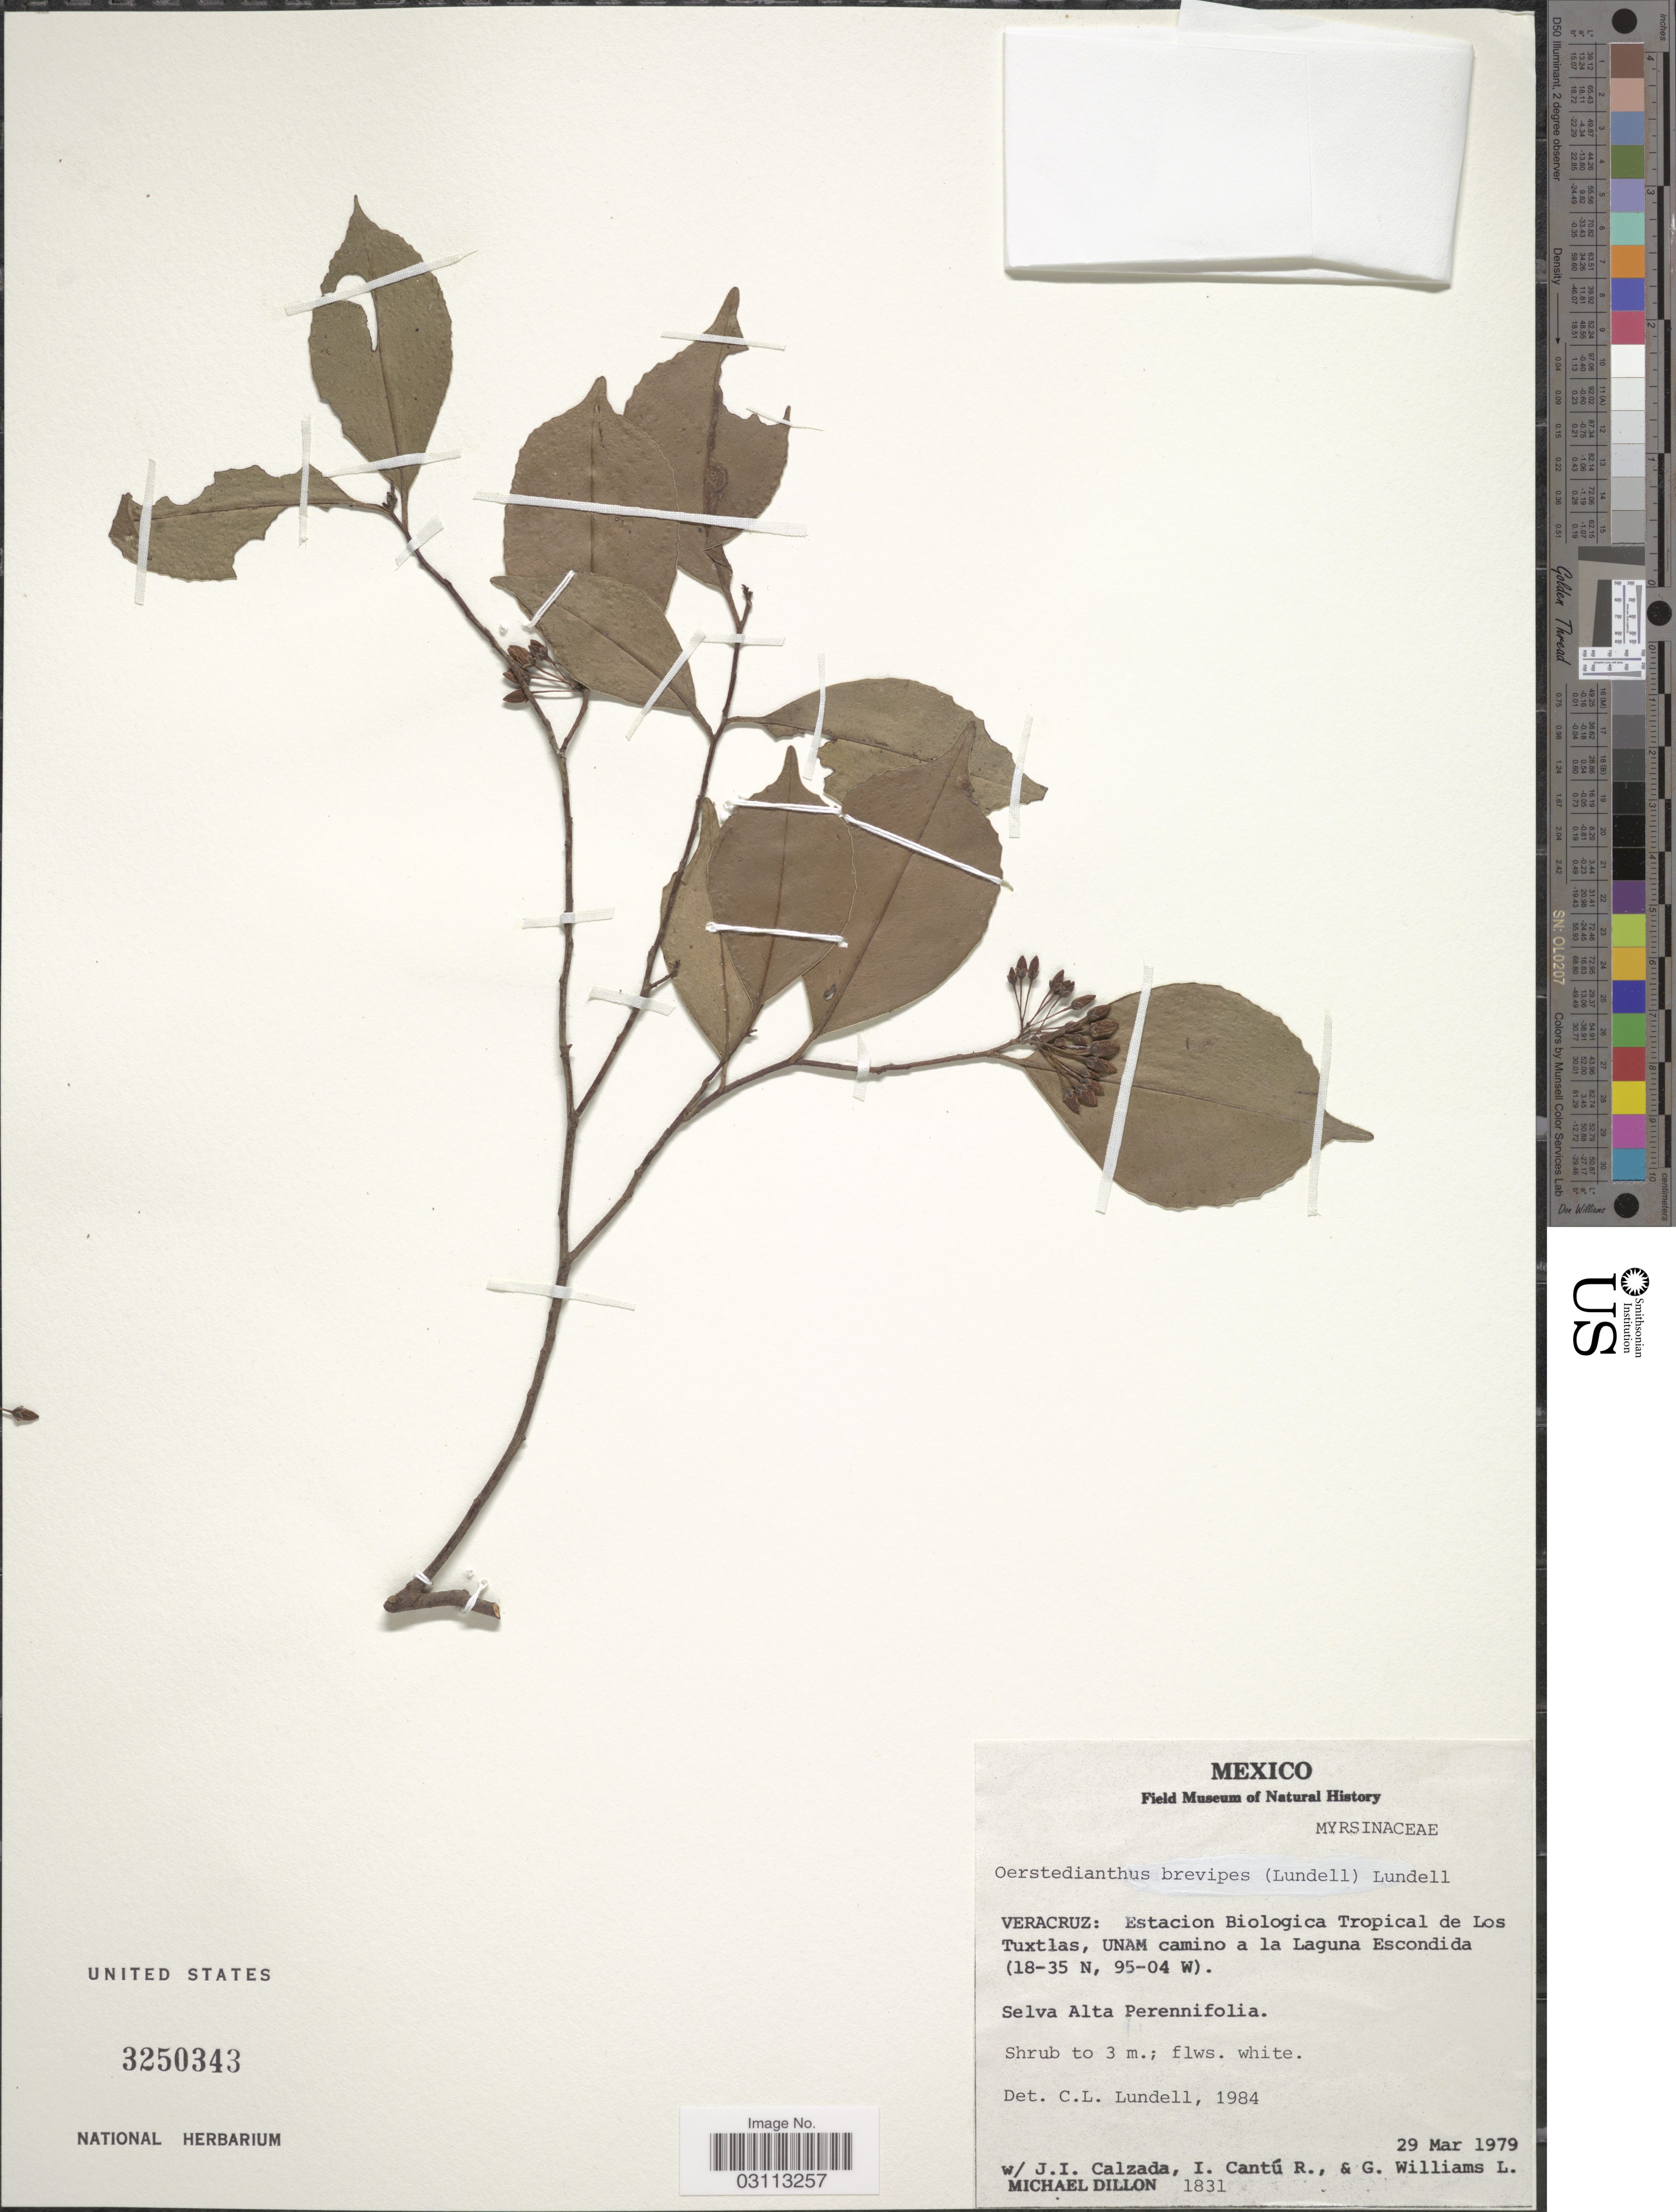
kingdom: Plantae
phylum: Tracheophyta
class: Magnoliopsida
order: Ericales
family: Primulaceae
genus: Oerstedianthus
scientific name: Oerstedianthus brevipes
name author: (Lundell) Lundell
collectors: M. O. Dillon, J. I. Calzada, I. Cantu R. & G. Williams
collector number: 1831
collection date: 1979-03-29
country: Mexico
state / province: Veracruz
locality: Veracruz: Estacion Biologica Tropical de Los Tuxtlas, UNAM camino a la Laguna Escondida.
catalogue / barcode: US 3250343